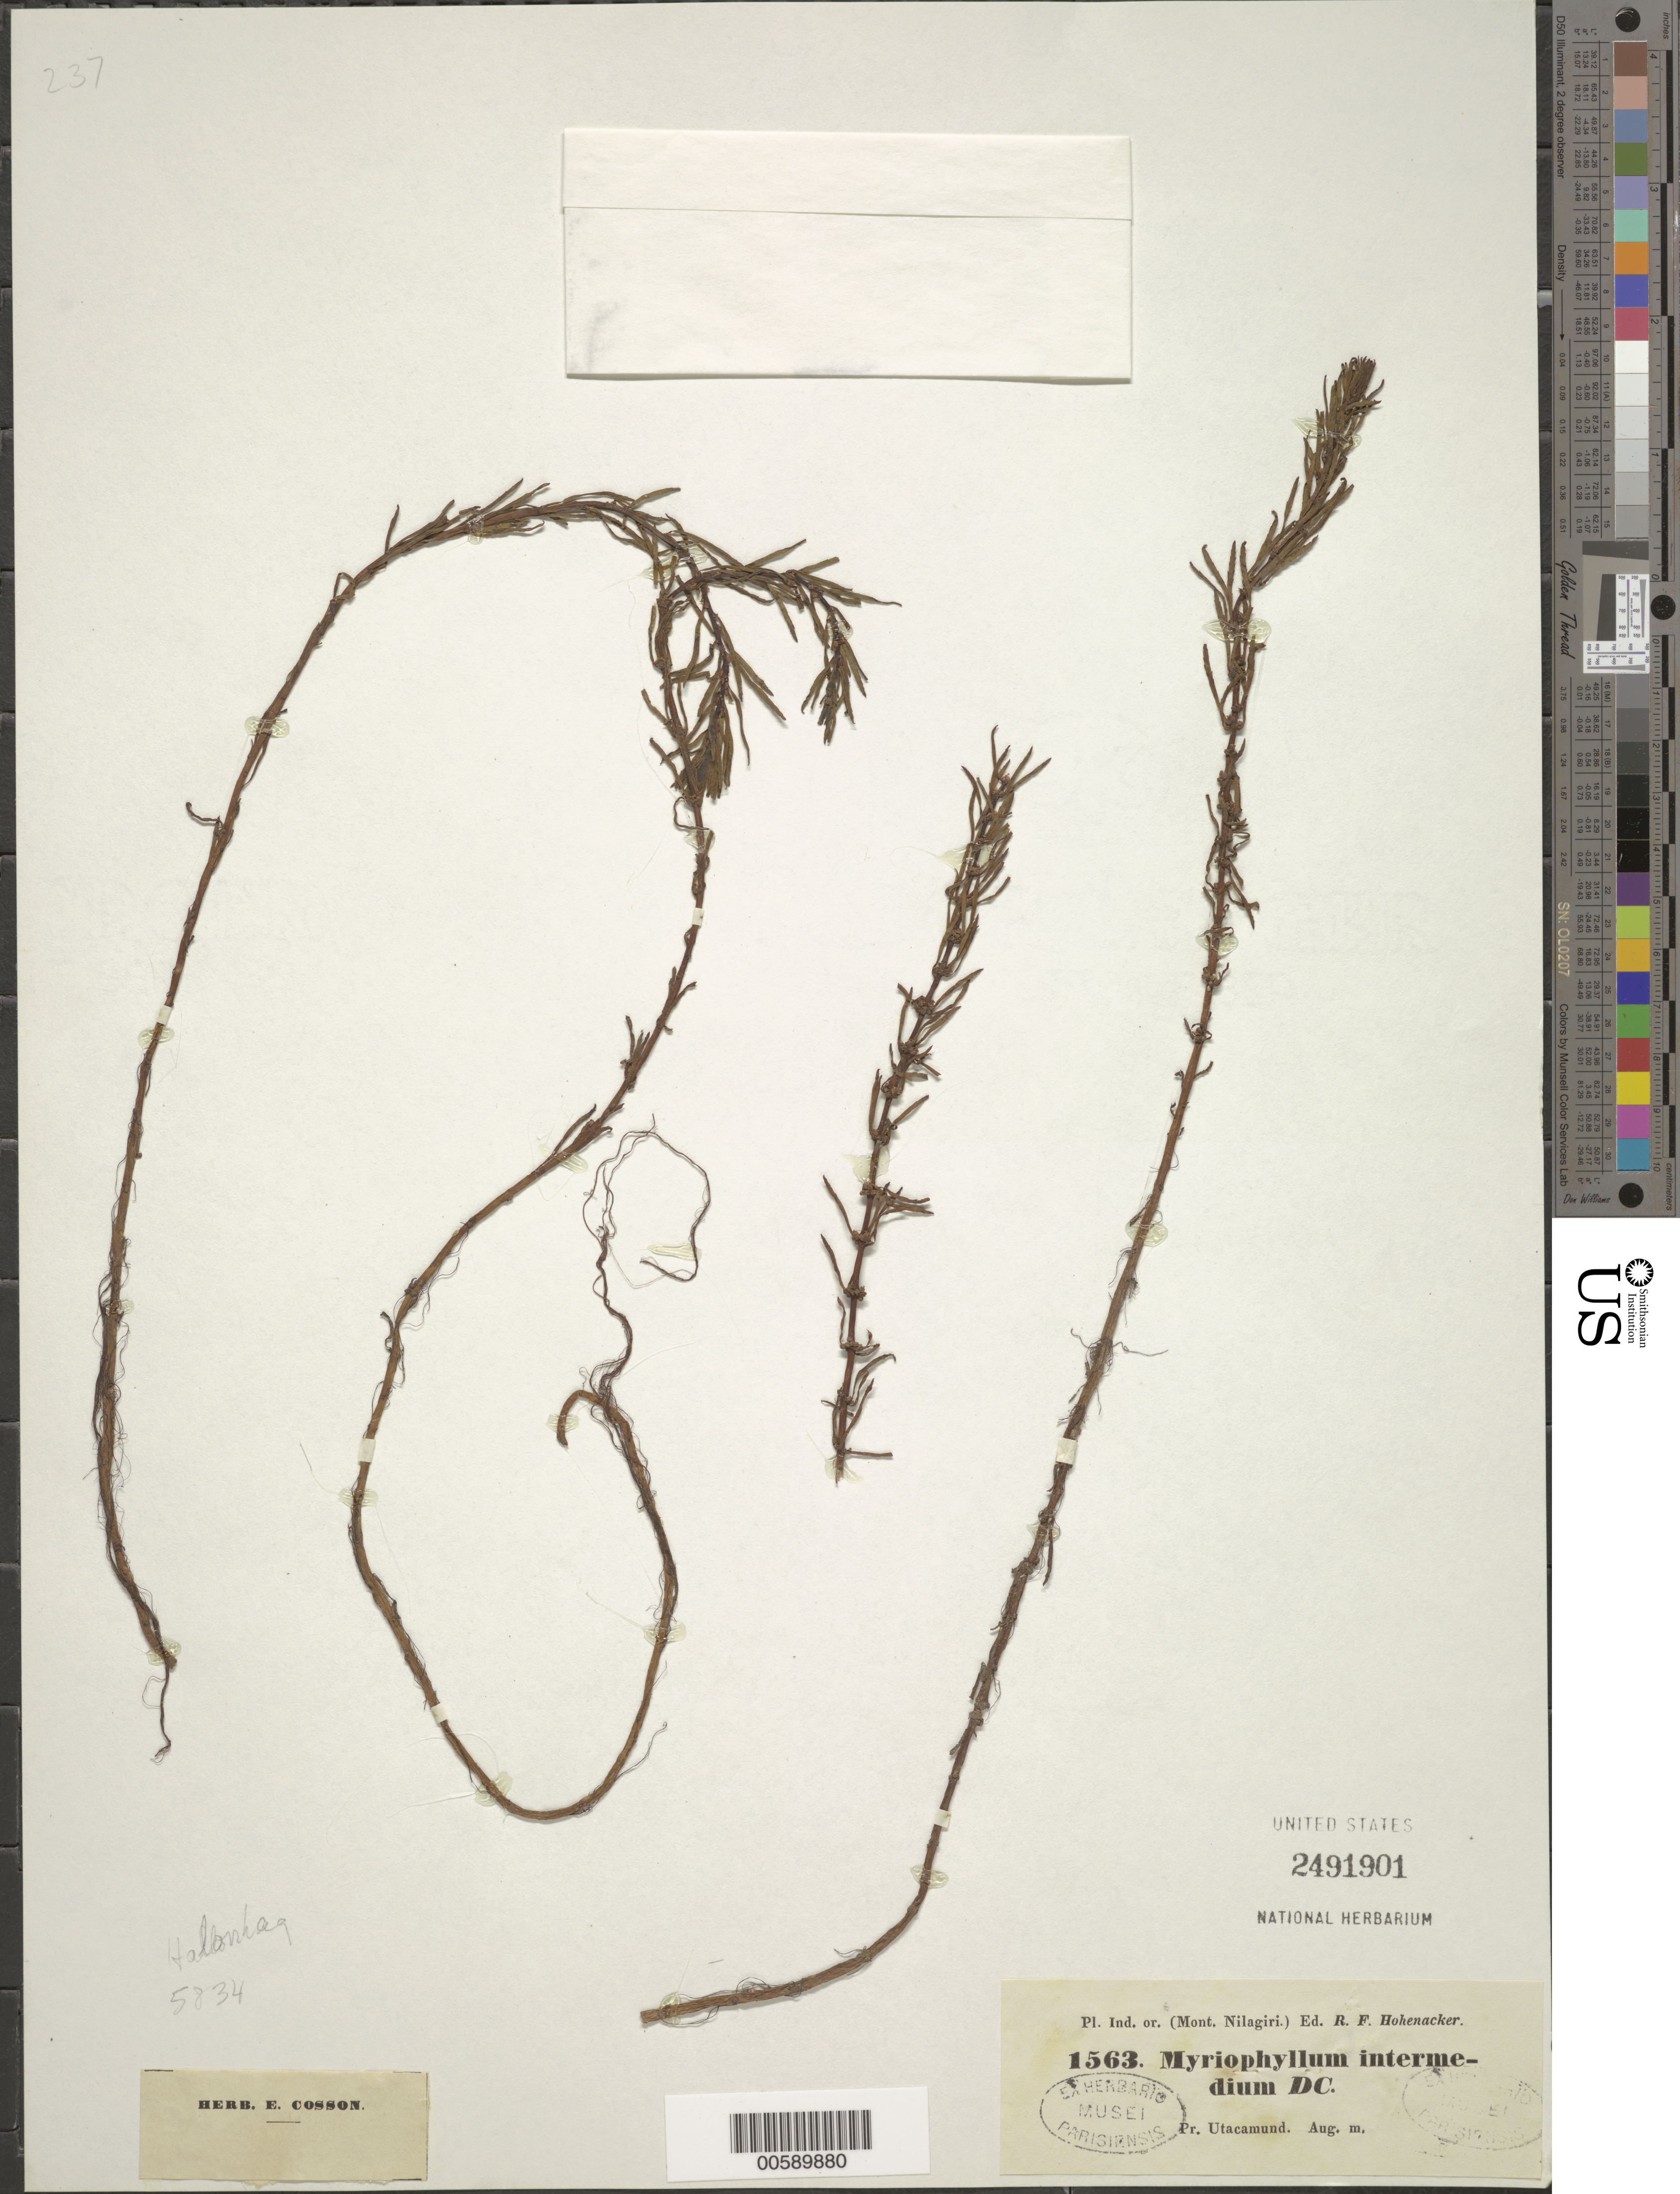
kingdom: Plantae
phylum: Tracheophyta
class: Magnoliopsida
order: Saxifragales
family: Haloragaceae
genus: Myriophyllum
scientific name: Myriophyllum intermedium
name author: DC.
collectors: R. F. Hohenacker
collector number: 1563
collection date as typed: Aug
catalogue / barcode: US 2491901